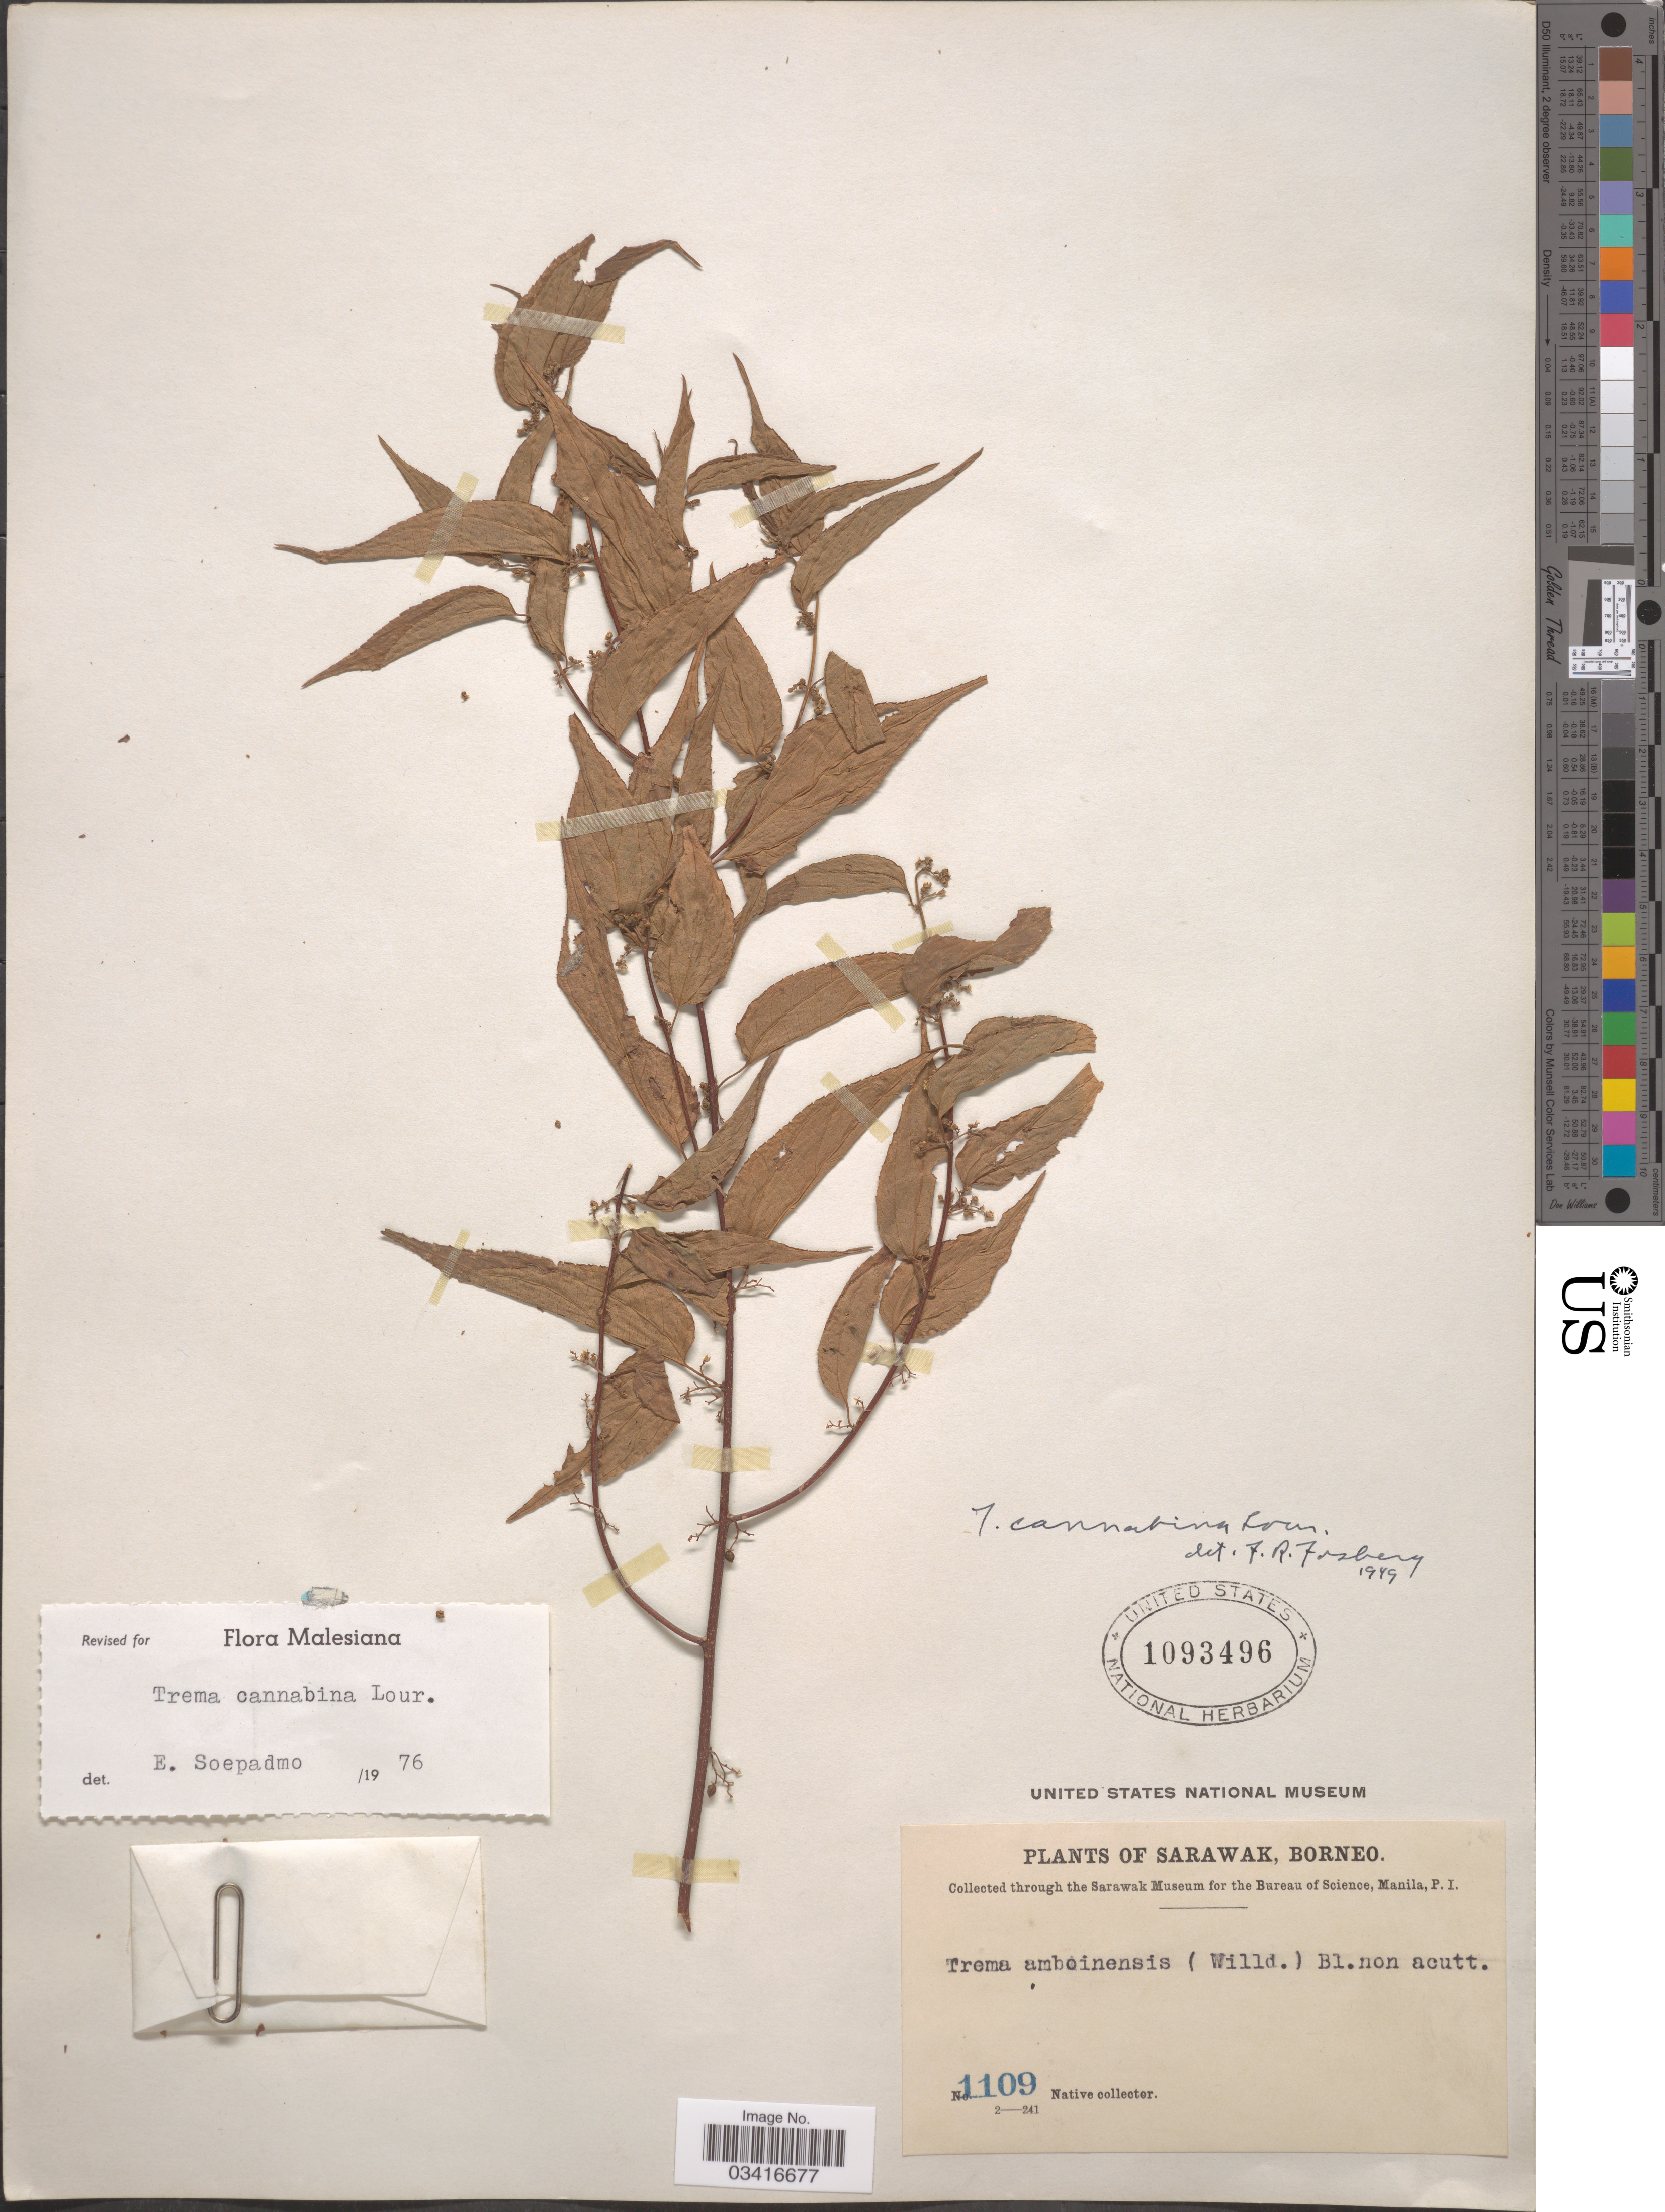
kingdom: Plantae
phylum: Tracheophyta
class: Magnoliopsida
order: Rosales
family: Cannabaceae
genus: Trema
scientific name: Trema cannabina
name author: Lour.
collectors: Moulton's Native Collectors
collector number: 1109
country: Malaysia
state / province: Sarawak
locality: Borneo.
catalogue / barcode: US 1093496